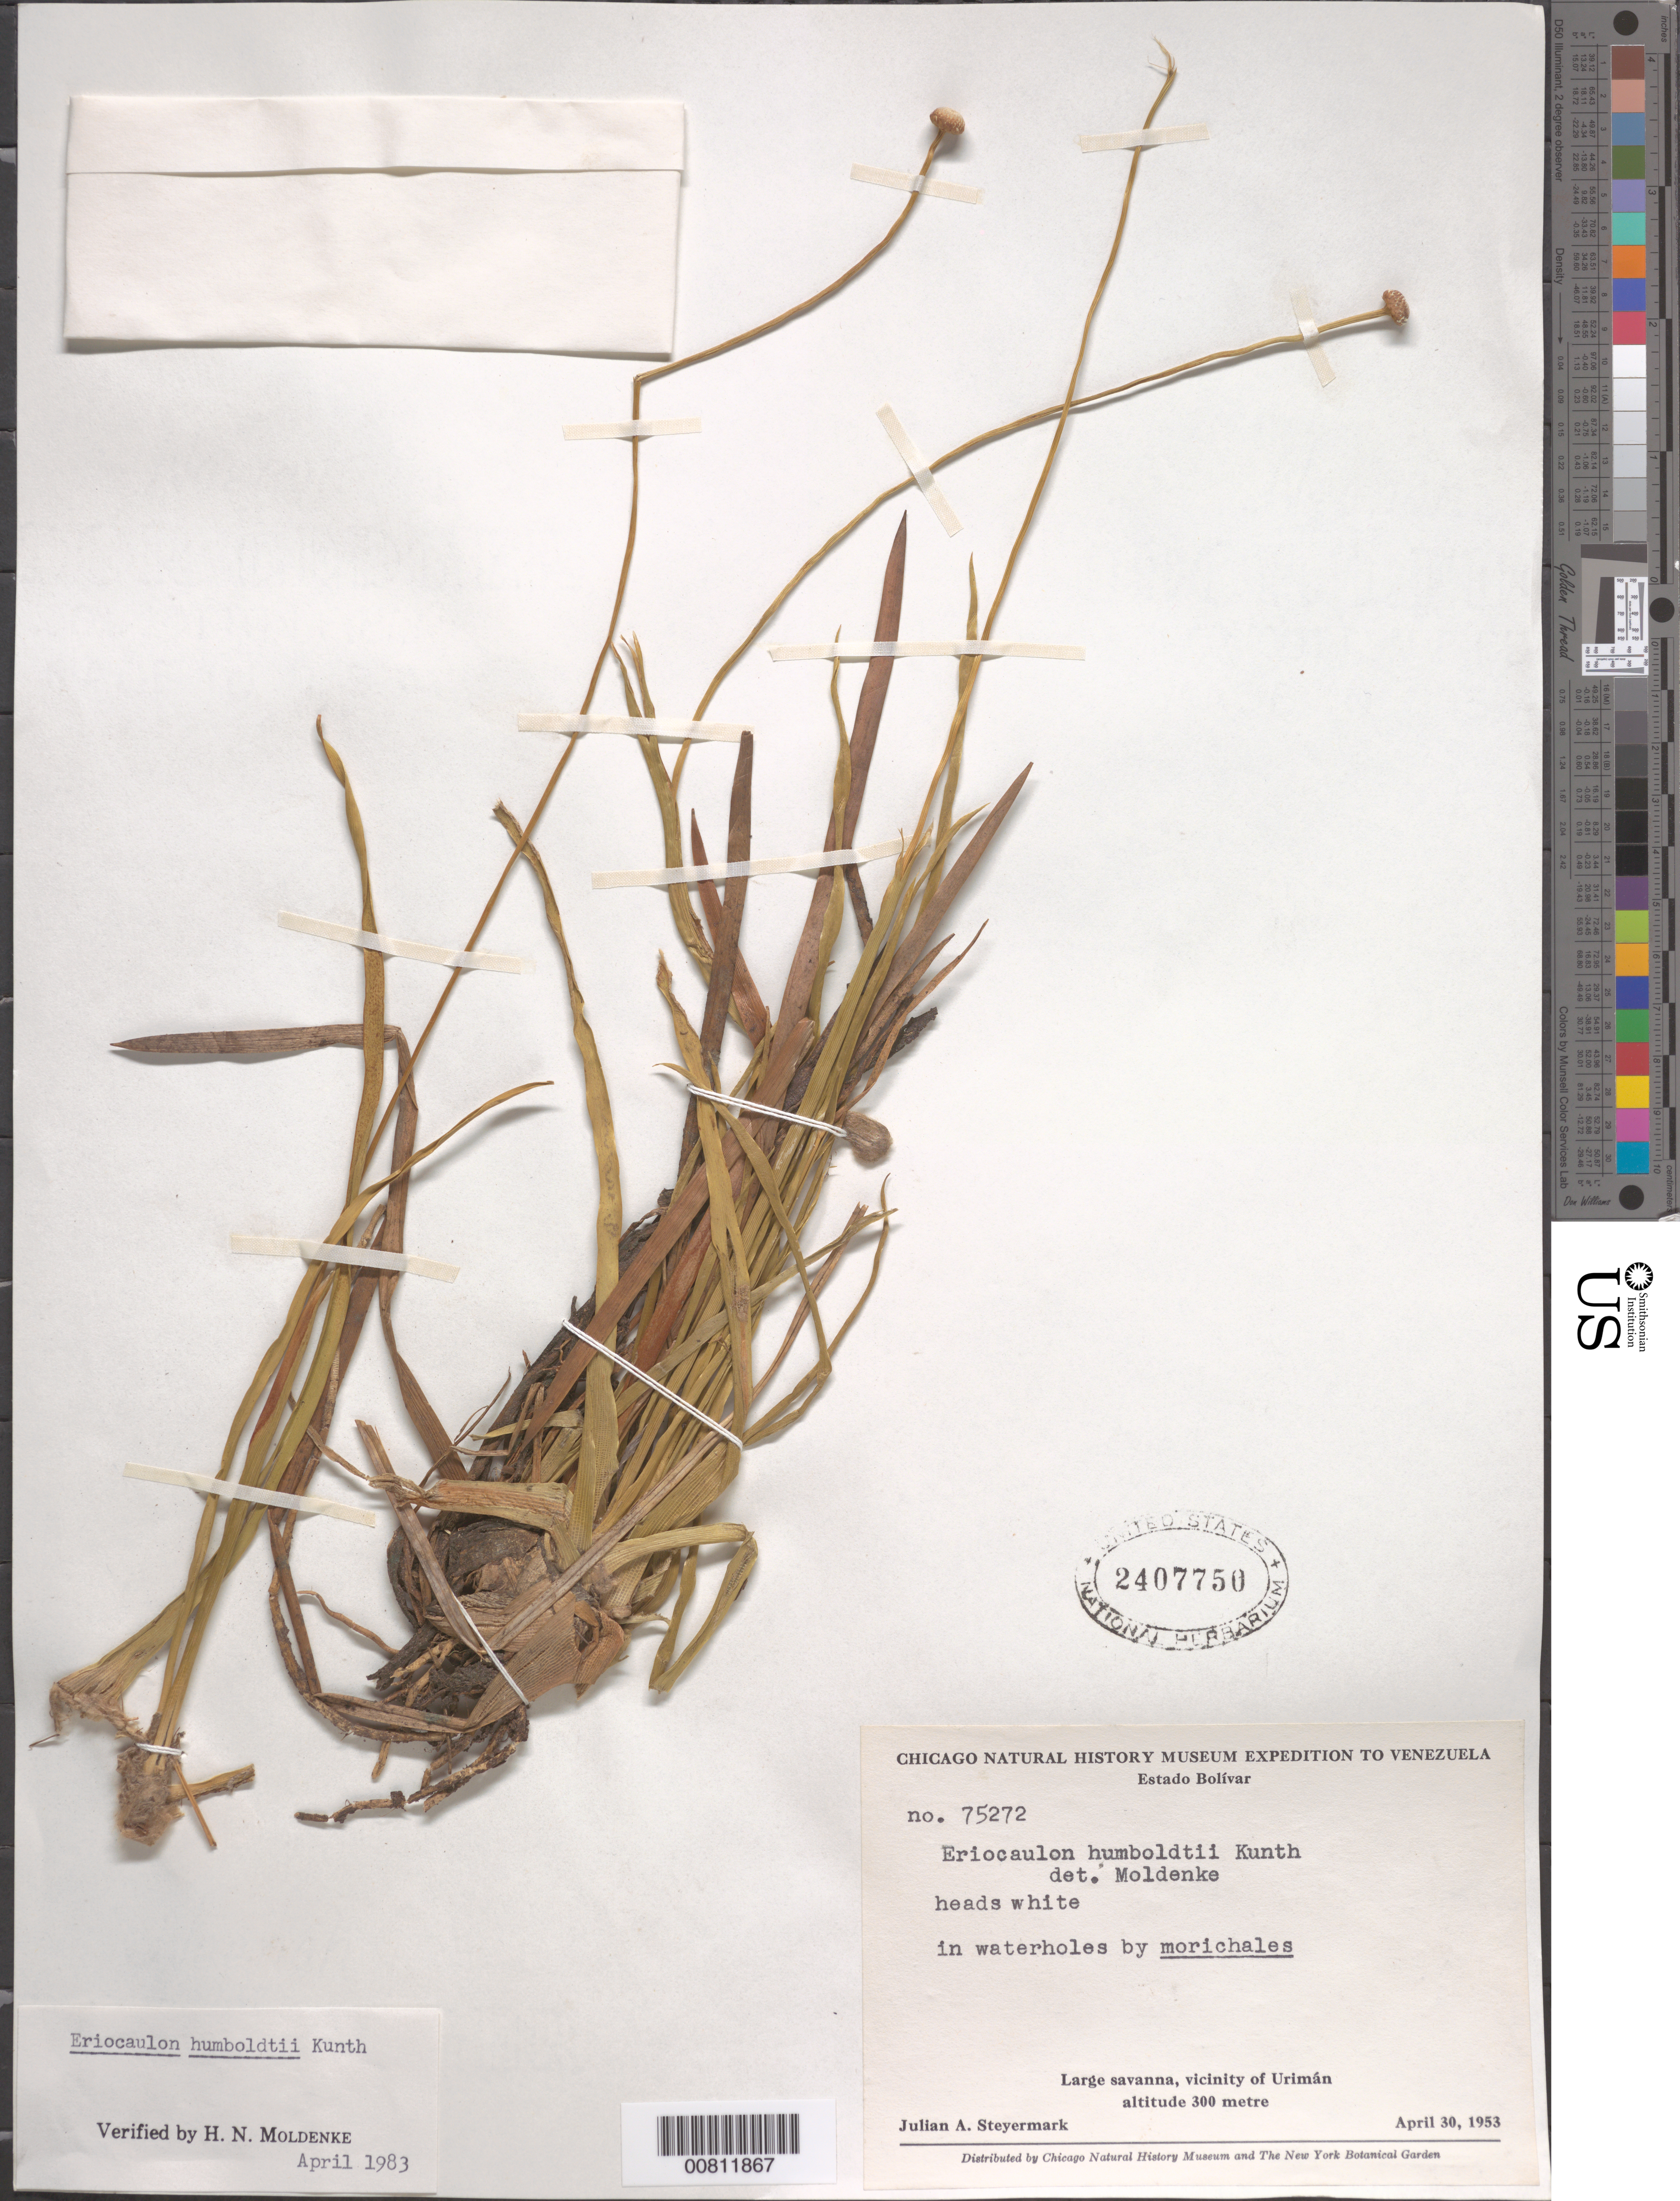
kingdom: Plantae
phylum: Tracheophyta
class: Liliopsida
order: Poales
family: Eriocaulaceae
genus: Eriocaulon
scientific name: Eriocaulon humboldtii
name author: Kunth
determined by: Moldenke, H. N.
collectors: J. Steyermark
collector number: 75272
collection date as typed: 30-Apr-53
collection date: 1953-04-30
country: Venezuela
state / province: Bolívar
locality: Urimán, vicinity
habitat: In waterholes by morichals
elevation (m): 300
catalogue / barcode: US 2407750